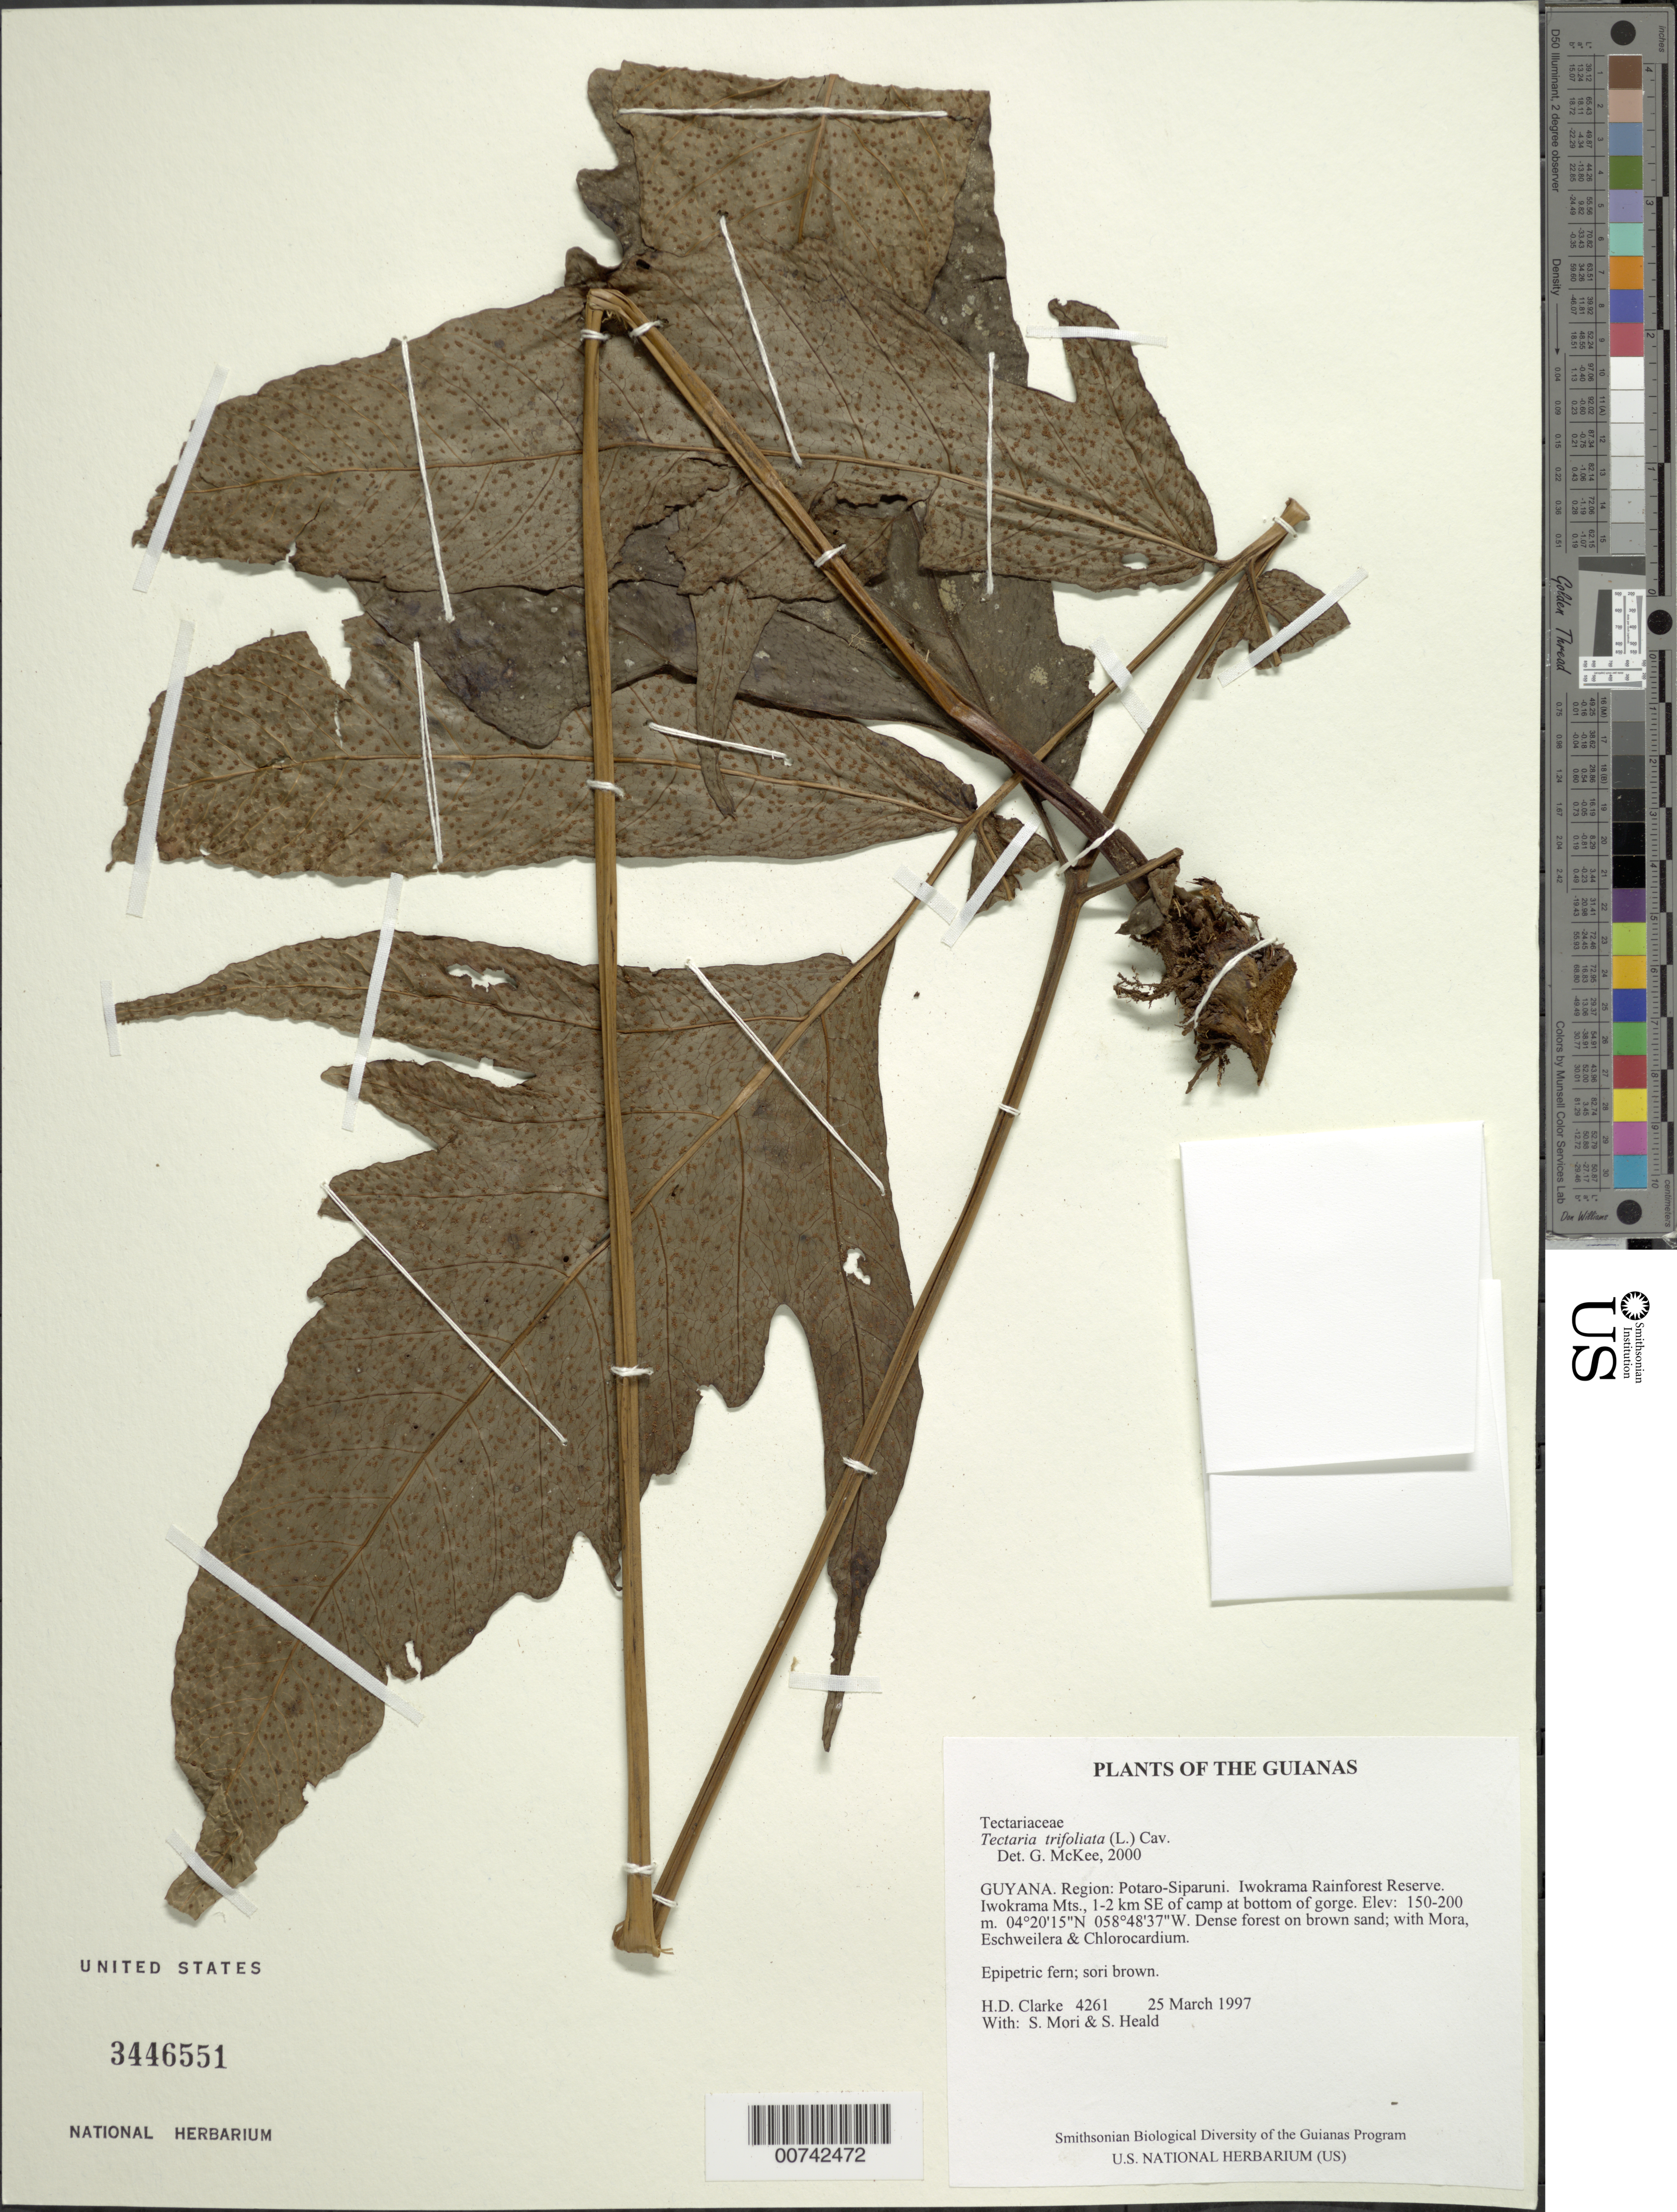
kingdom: Plantae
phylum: Tracheophyta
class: Polypodiopsida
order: Polypodiales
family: Tectariaceae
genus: Tectaria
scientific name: Tectaria trifoliata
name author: (L.) Cav.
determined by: McKee, G. S., (US), NMNH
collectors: H. D. Clarke, S. Mori & S. Heald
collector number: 4261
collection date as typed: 25 March 1997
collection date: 1997-03-25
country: Guyana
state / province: Potaro-Siparuni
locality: Iwokrama Rainforest Reserve. Iwokrama Mts., 1-2 km SE of camp at bottom of gorge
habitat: Dense forest on brown sand; with Mora, Eschweilera & Chlorocardium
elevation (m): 150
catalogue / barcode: US 3446551